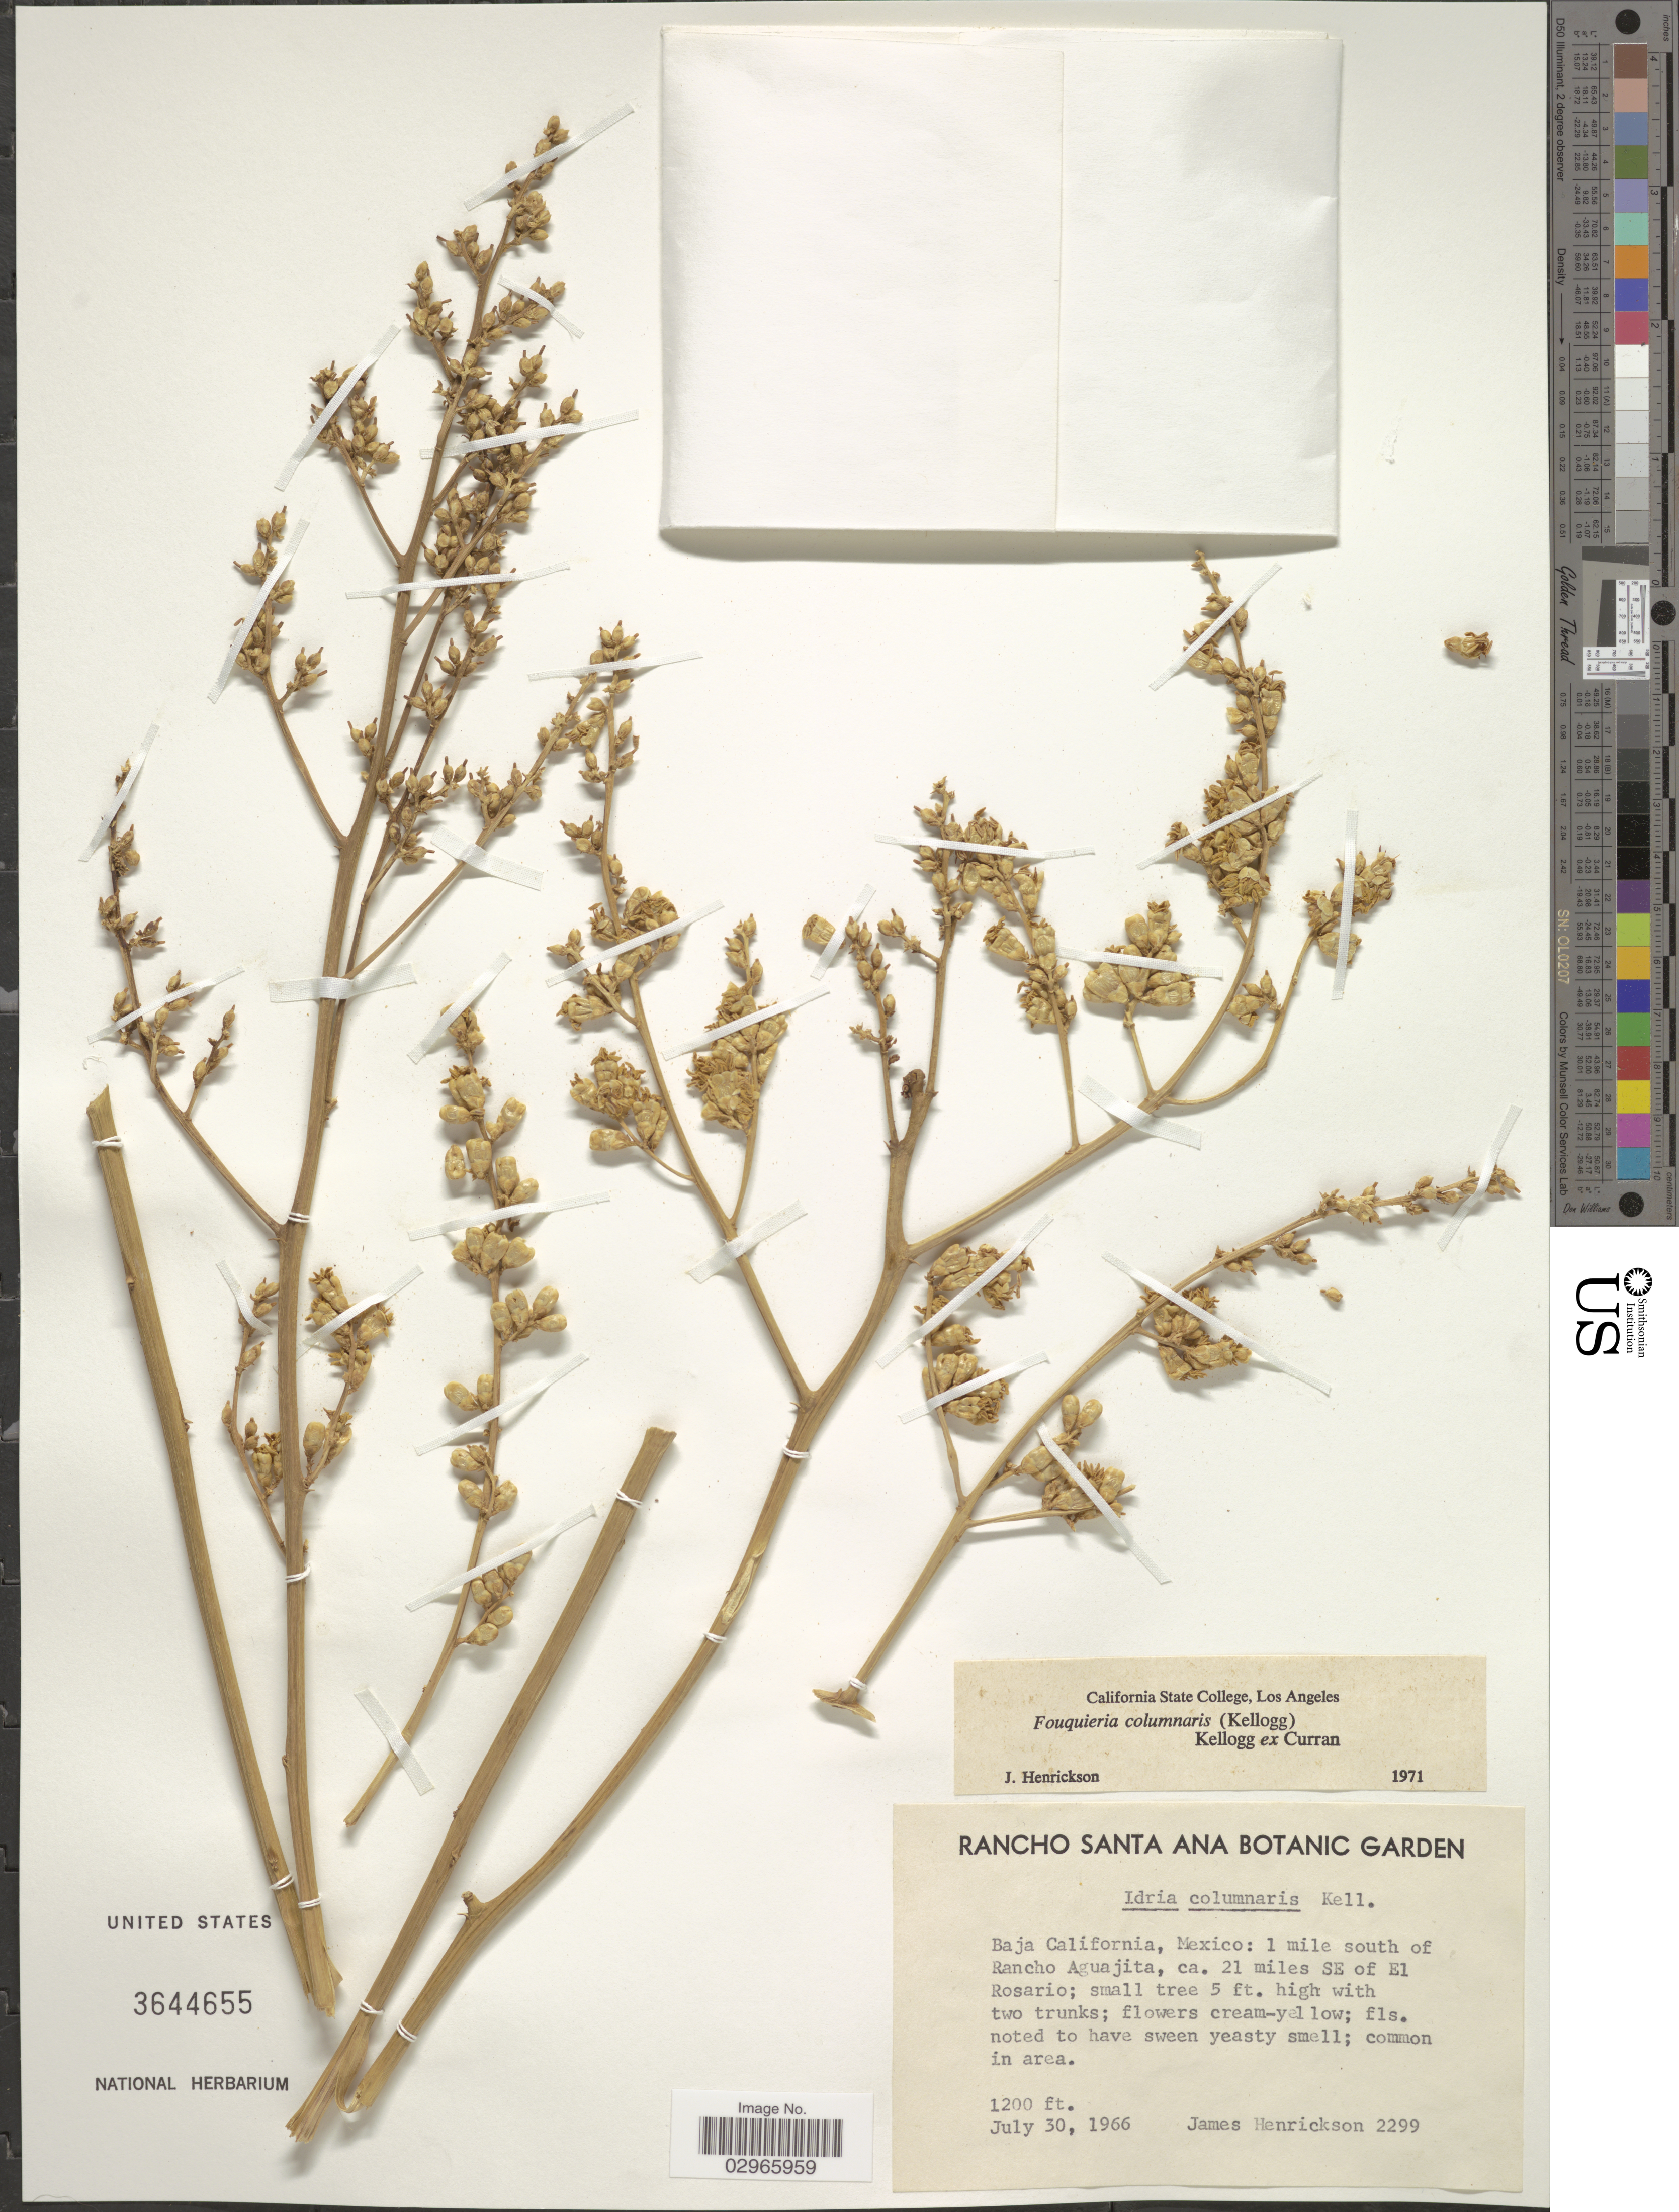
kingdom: Plantae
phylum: Tracheophyta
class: Magnoliopsida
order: Ericales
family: Fouquieriaceae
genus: Fouquieria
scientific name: Fouquieria columnaris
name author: Kellogg ex Curran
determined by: Henrickson, J.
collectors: J. S. Henrickson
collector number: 2299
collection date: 1966-07-30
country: Mexico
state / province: Baja California Norte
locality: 1 mile south of Rancho Aguajita, ca. 21 miles SE of El Rosario.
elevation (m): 366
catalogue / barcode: US 3644655